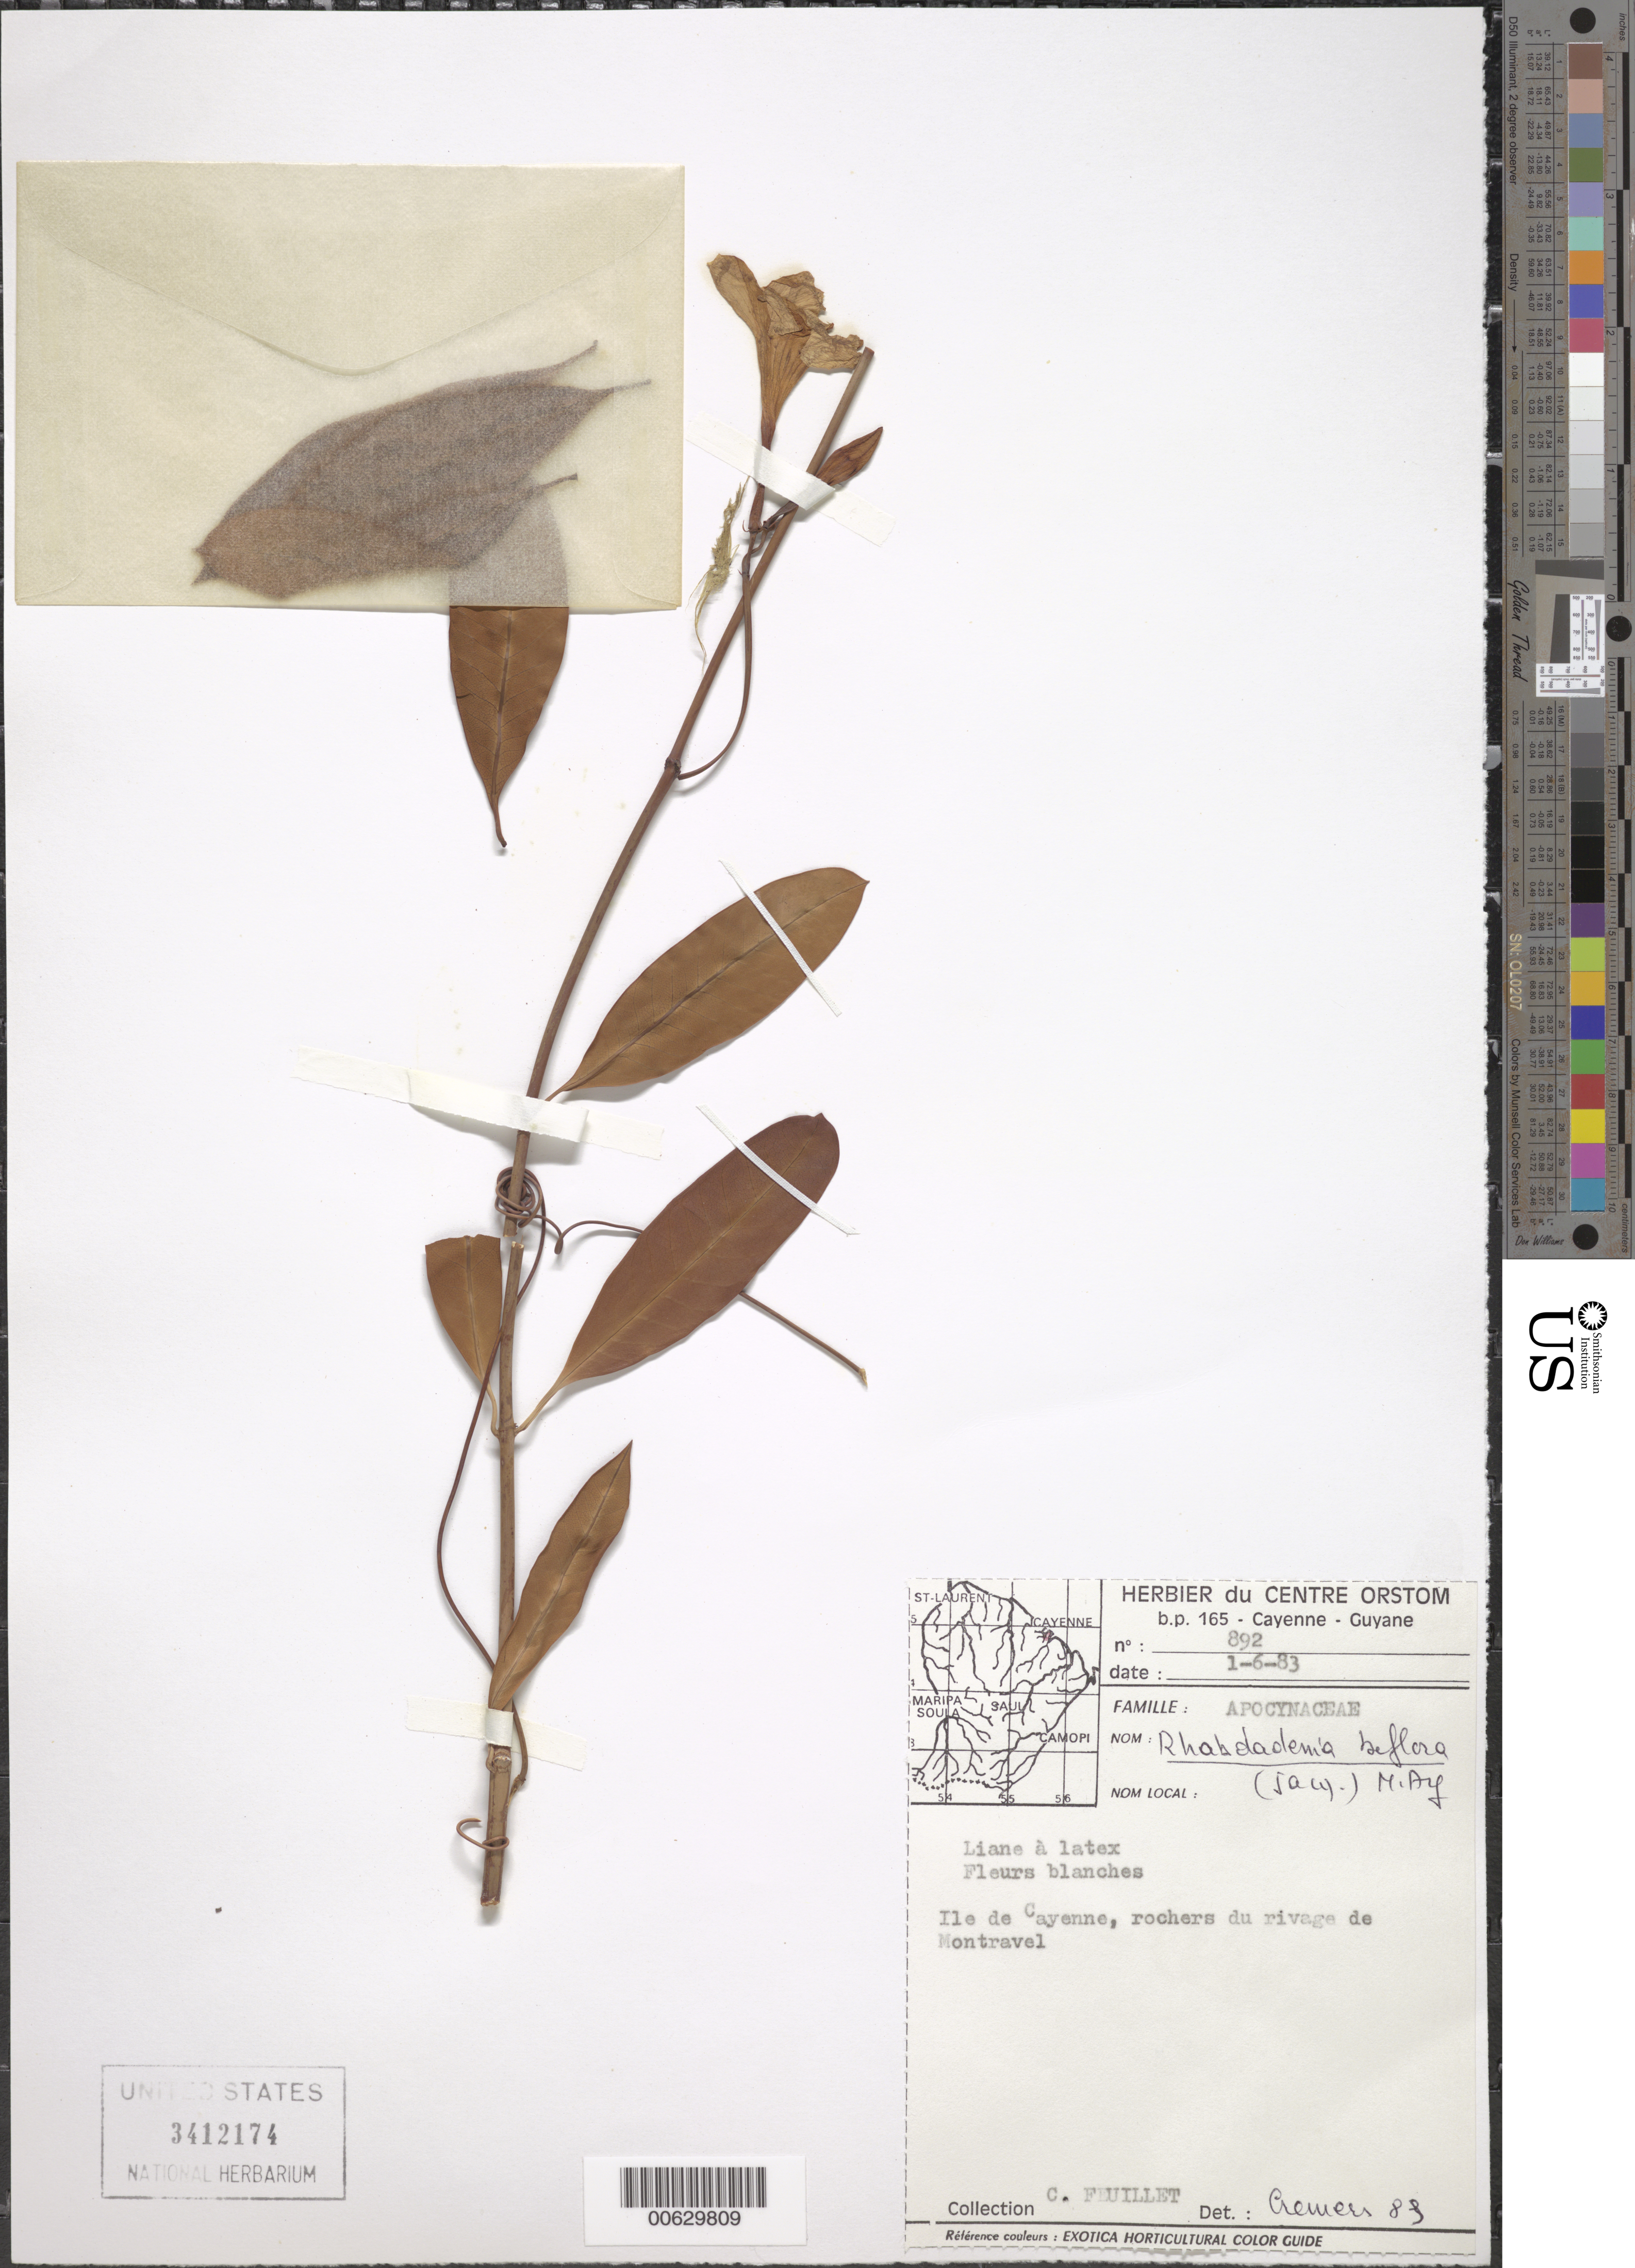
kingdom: Plantae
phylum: Tracheophyta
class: Magnoliopsida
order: Gentianales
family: Apocynaceae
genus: Rhabdadenia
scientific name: Rhabdadenia biflora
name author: (Jacq.) Müll. Arg.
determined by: Cremers, Georges A.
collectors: C. Feuillet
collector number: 892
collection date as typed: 1-Jun-83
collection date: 1983-06-01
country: French Guiana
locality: Ile de Cayenne, du rivage de Montravel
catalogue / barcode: US 3412174